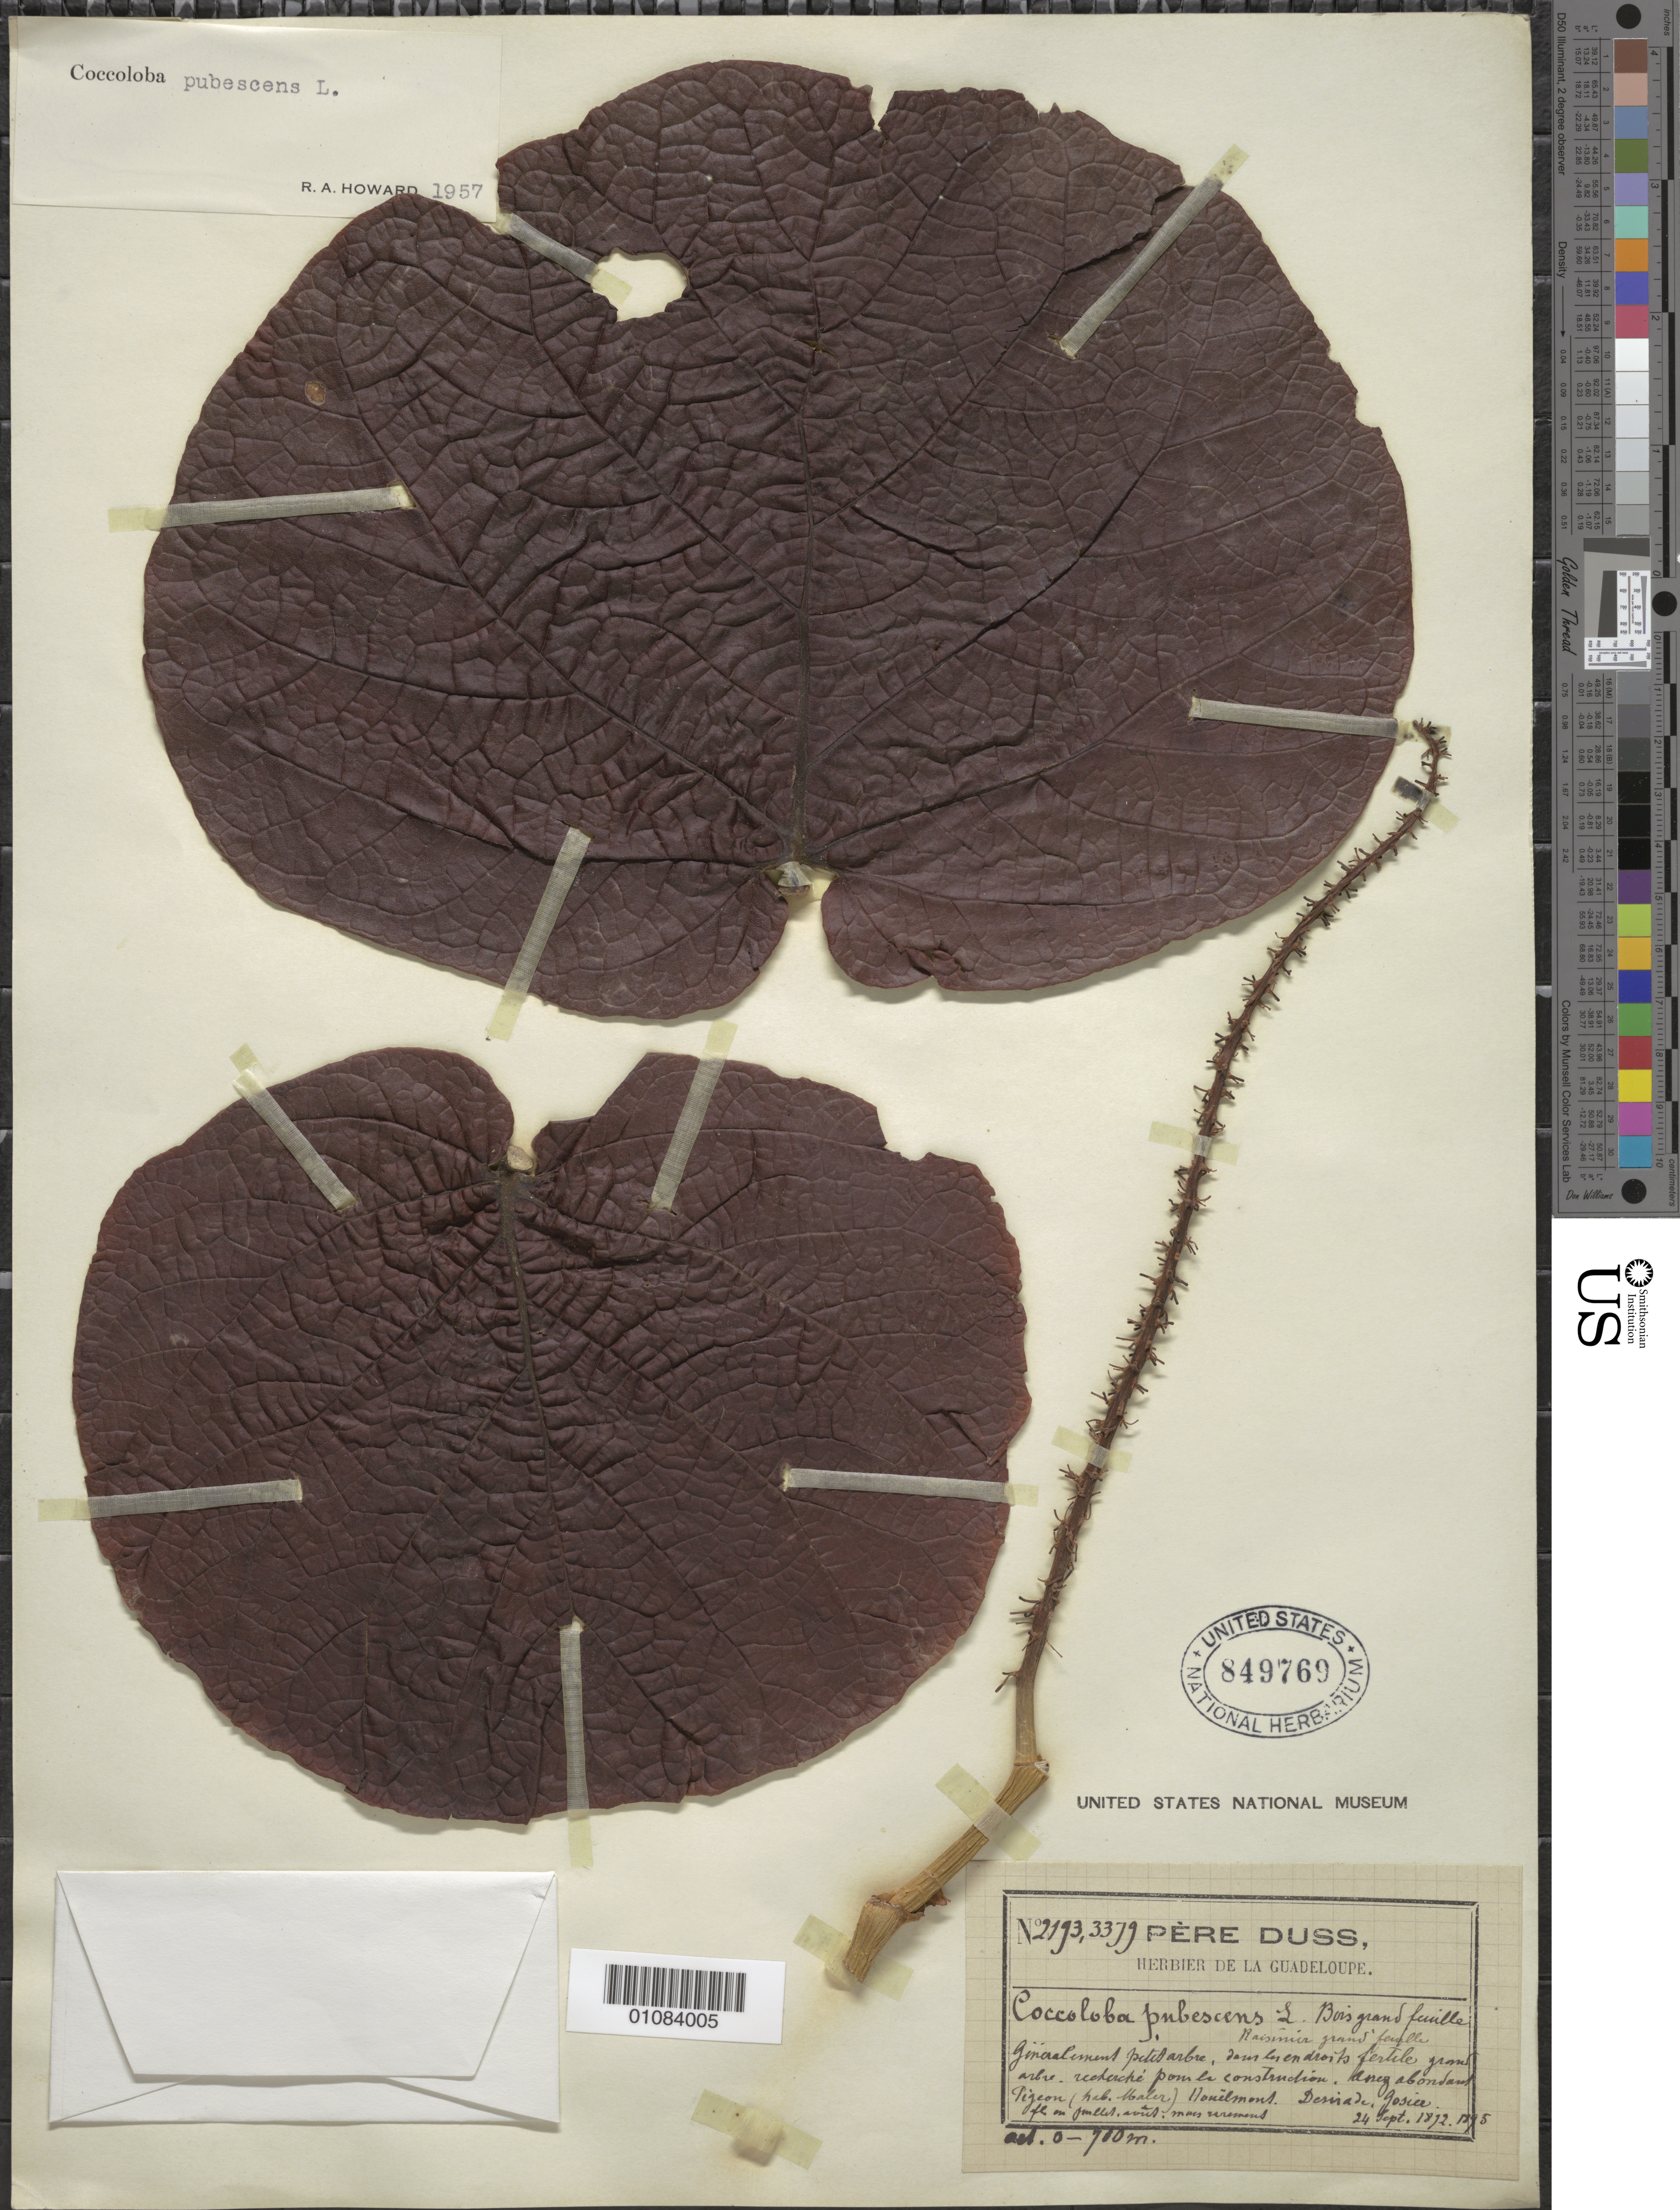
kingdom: Plantae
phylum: Tracheophyta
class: Magnoliopsida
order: Caryophyllales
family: Polygonaceae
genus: Coccoloba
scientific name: Coccoloba pubescens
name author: L.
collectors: Père Duss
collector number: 2193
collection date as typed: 24 Sep 1892 or 24 Sep 1895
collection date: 1892-09-24 or 1895-09-24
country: Guadeloupe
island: La Désirade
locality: Houilmont. Desirade. Josier.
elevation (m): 0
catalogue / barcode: US 849769